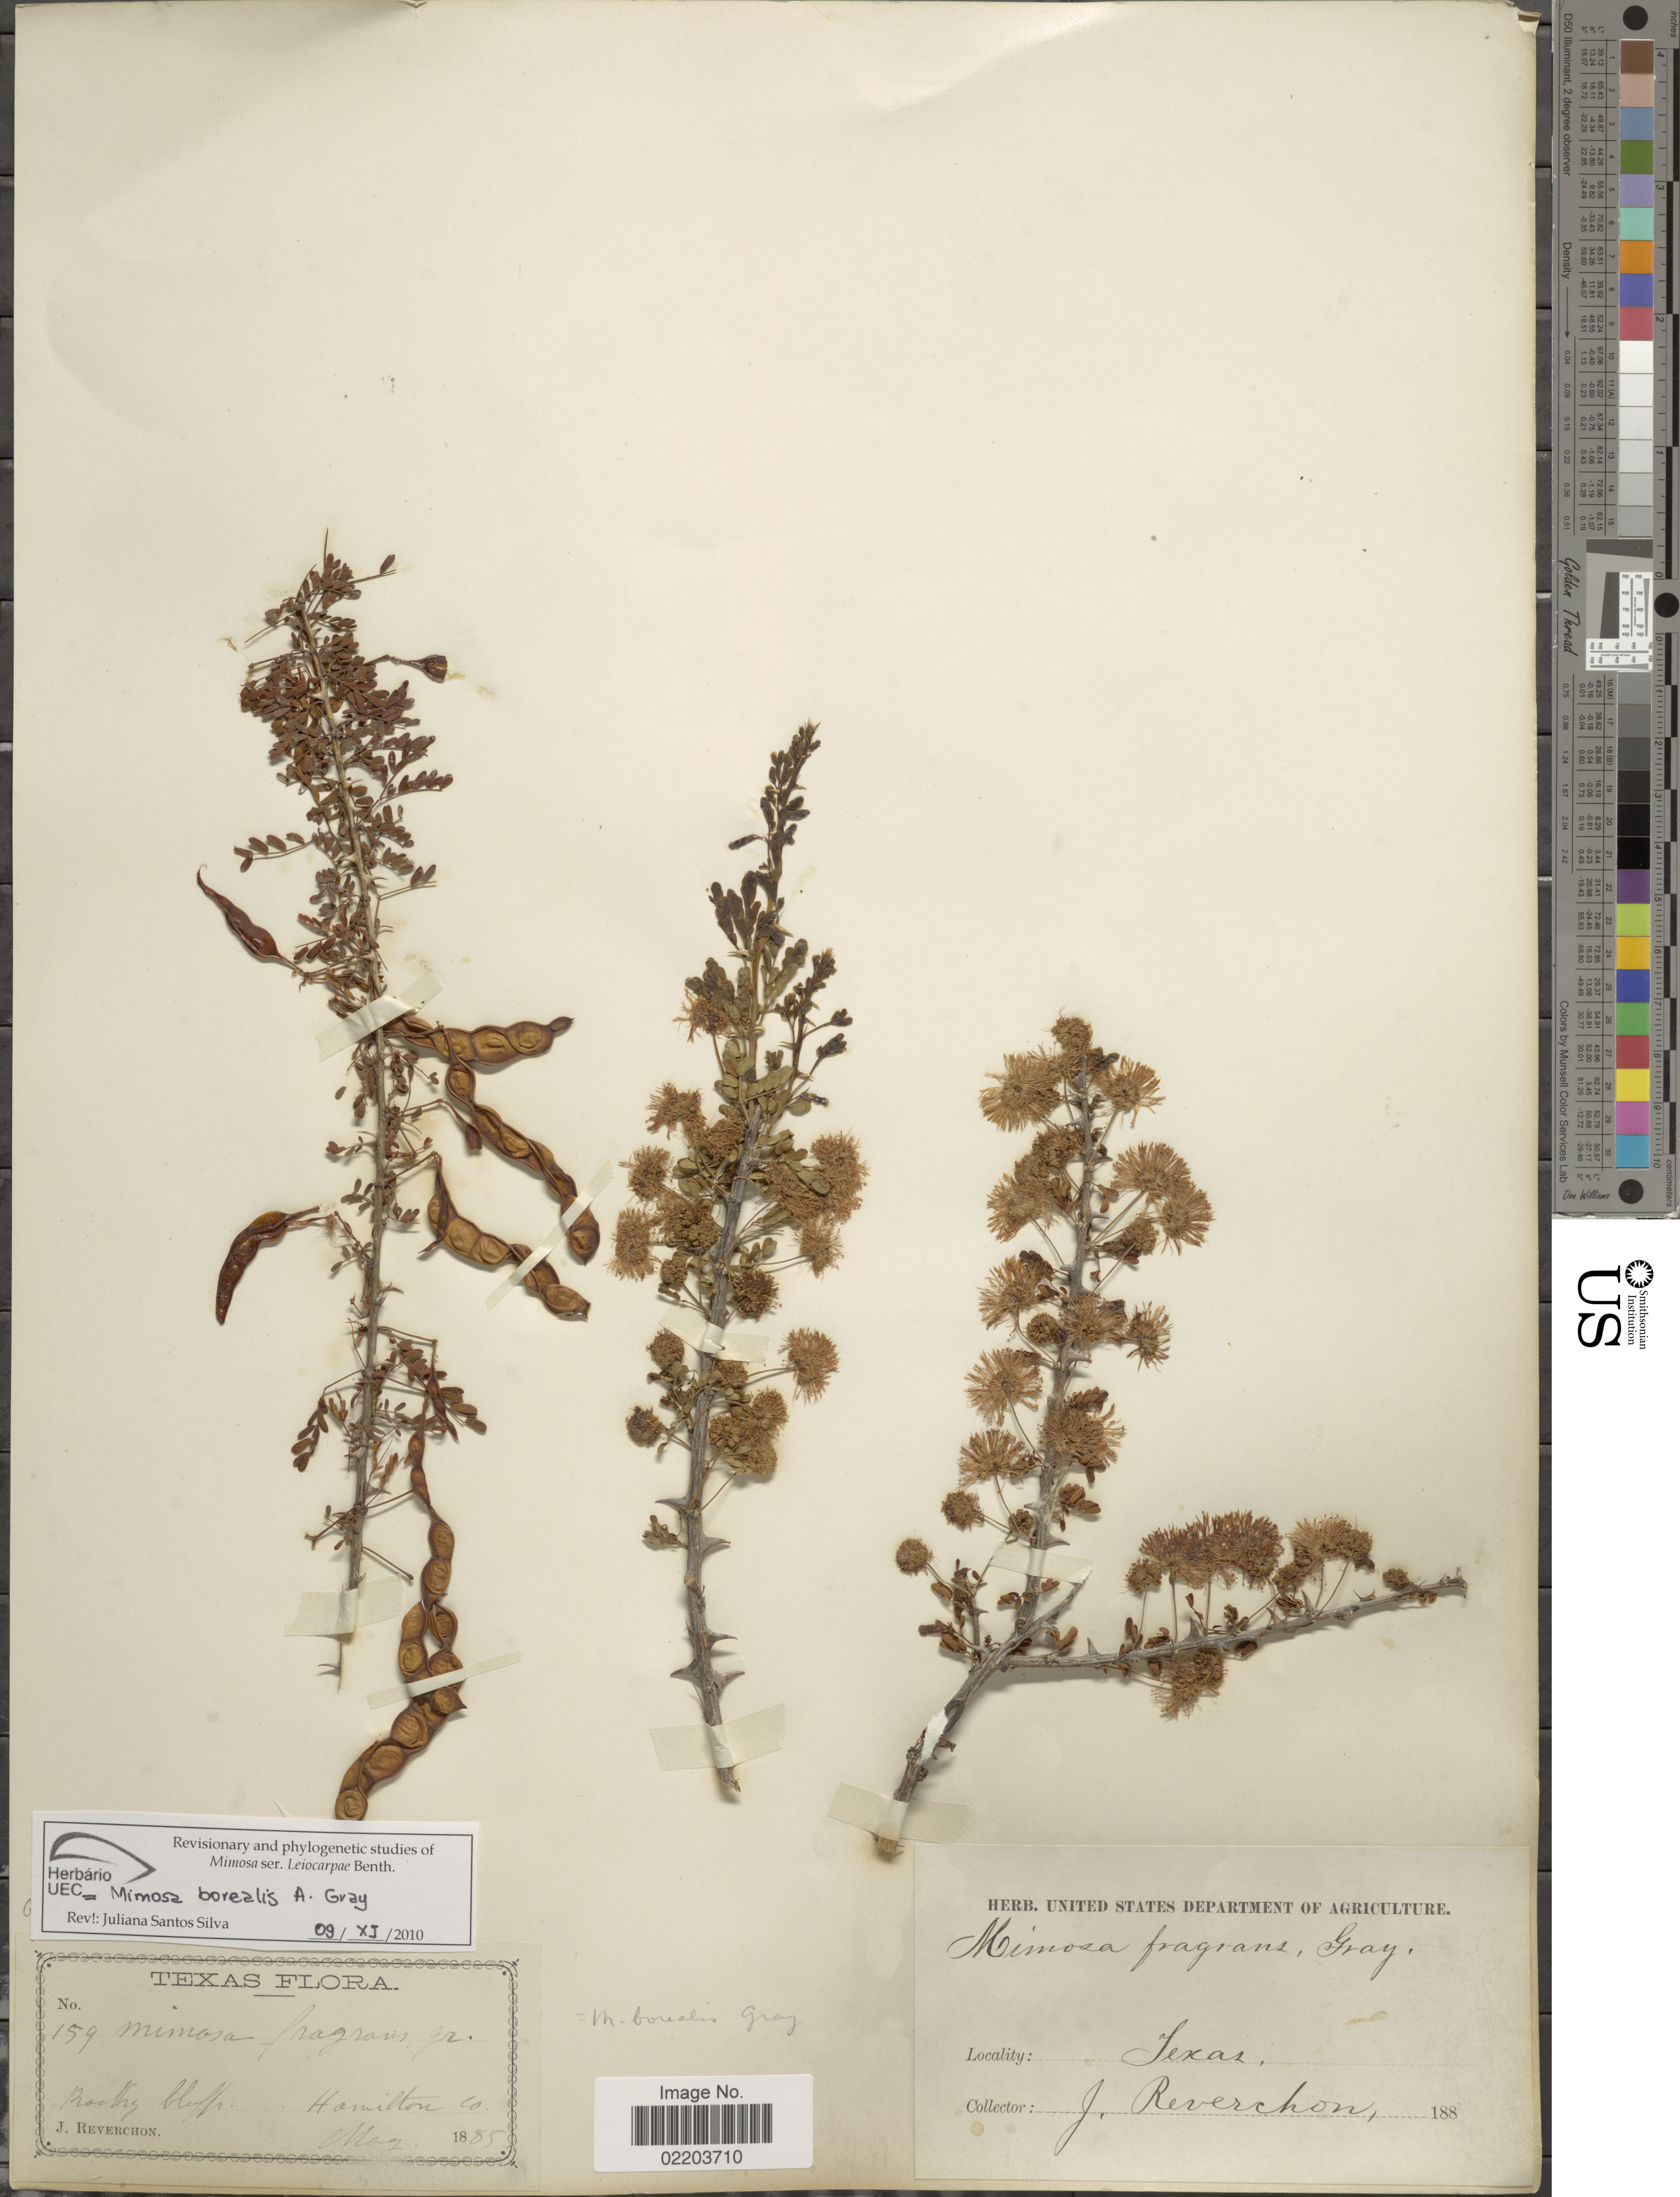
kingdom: Plantae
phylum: Tracheophyta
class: Magnoliopsida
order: Fabales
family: Fabaceae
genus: Mimosa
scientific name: Mimosa borealis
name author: A. Gray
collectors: J. Reverchon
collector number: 159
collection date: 1885-05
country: United States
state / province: Texas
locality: Rocky bluffs, Hamilton Co